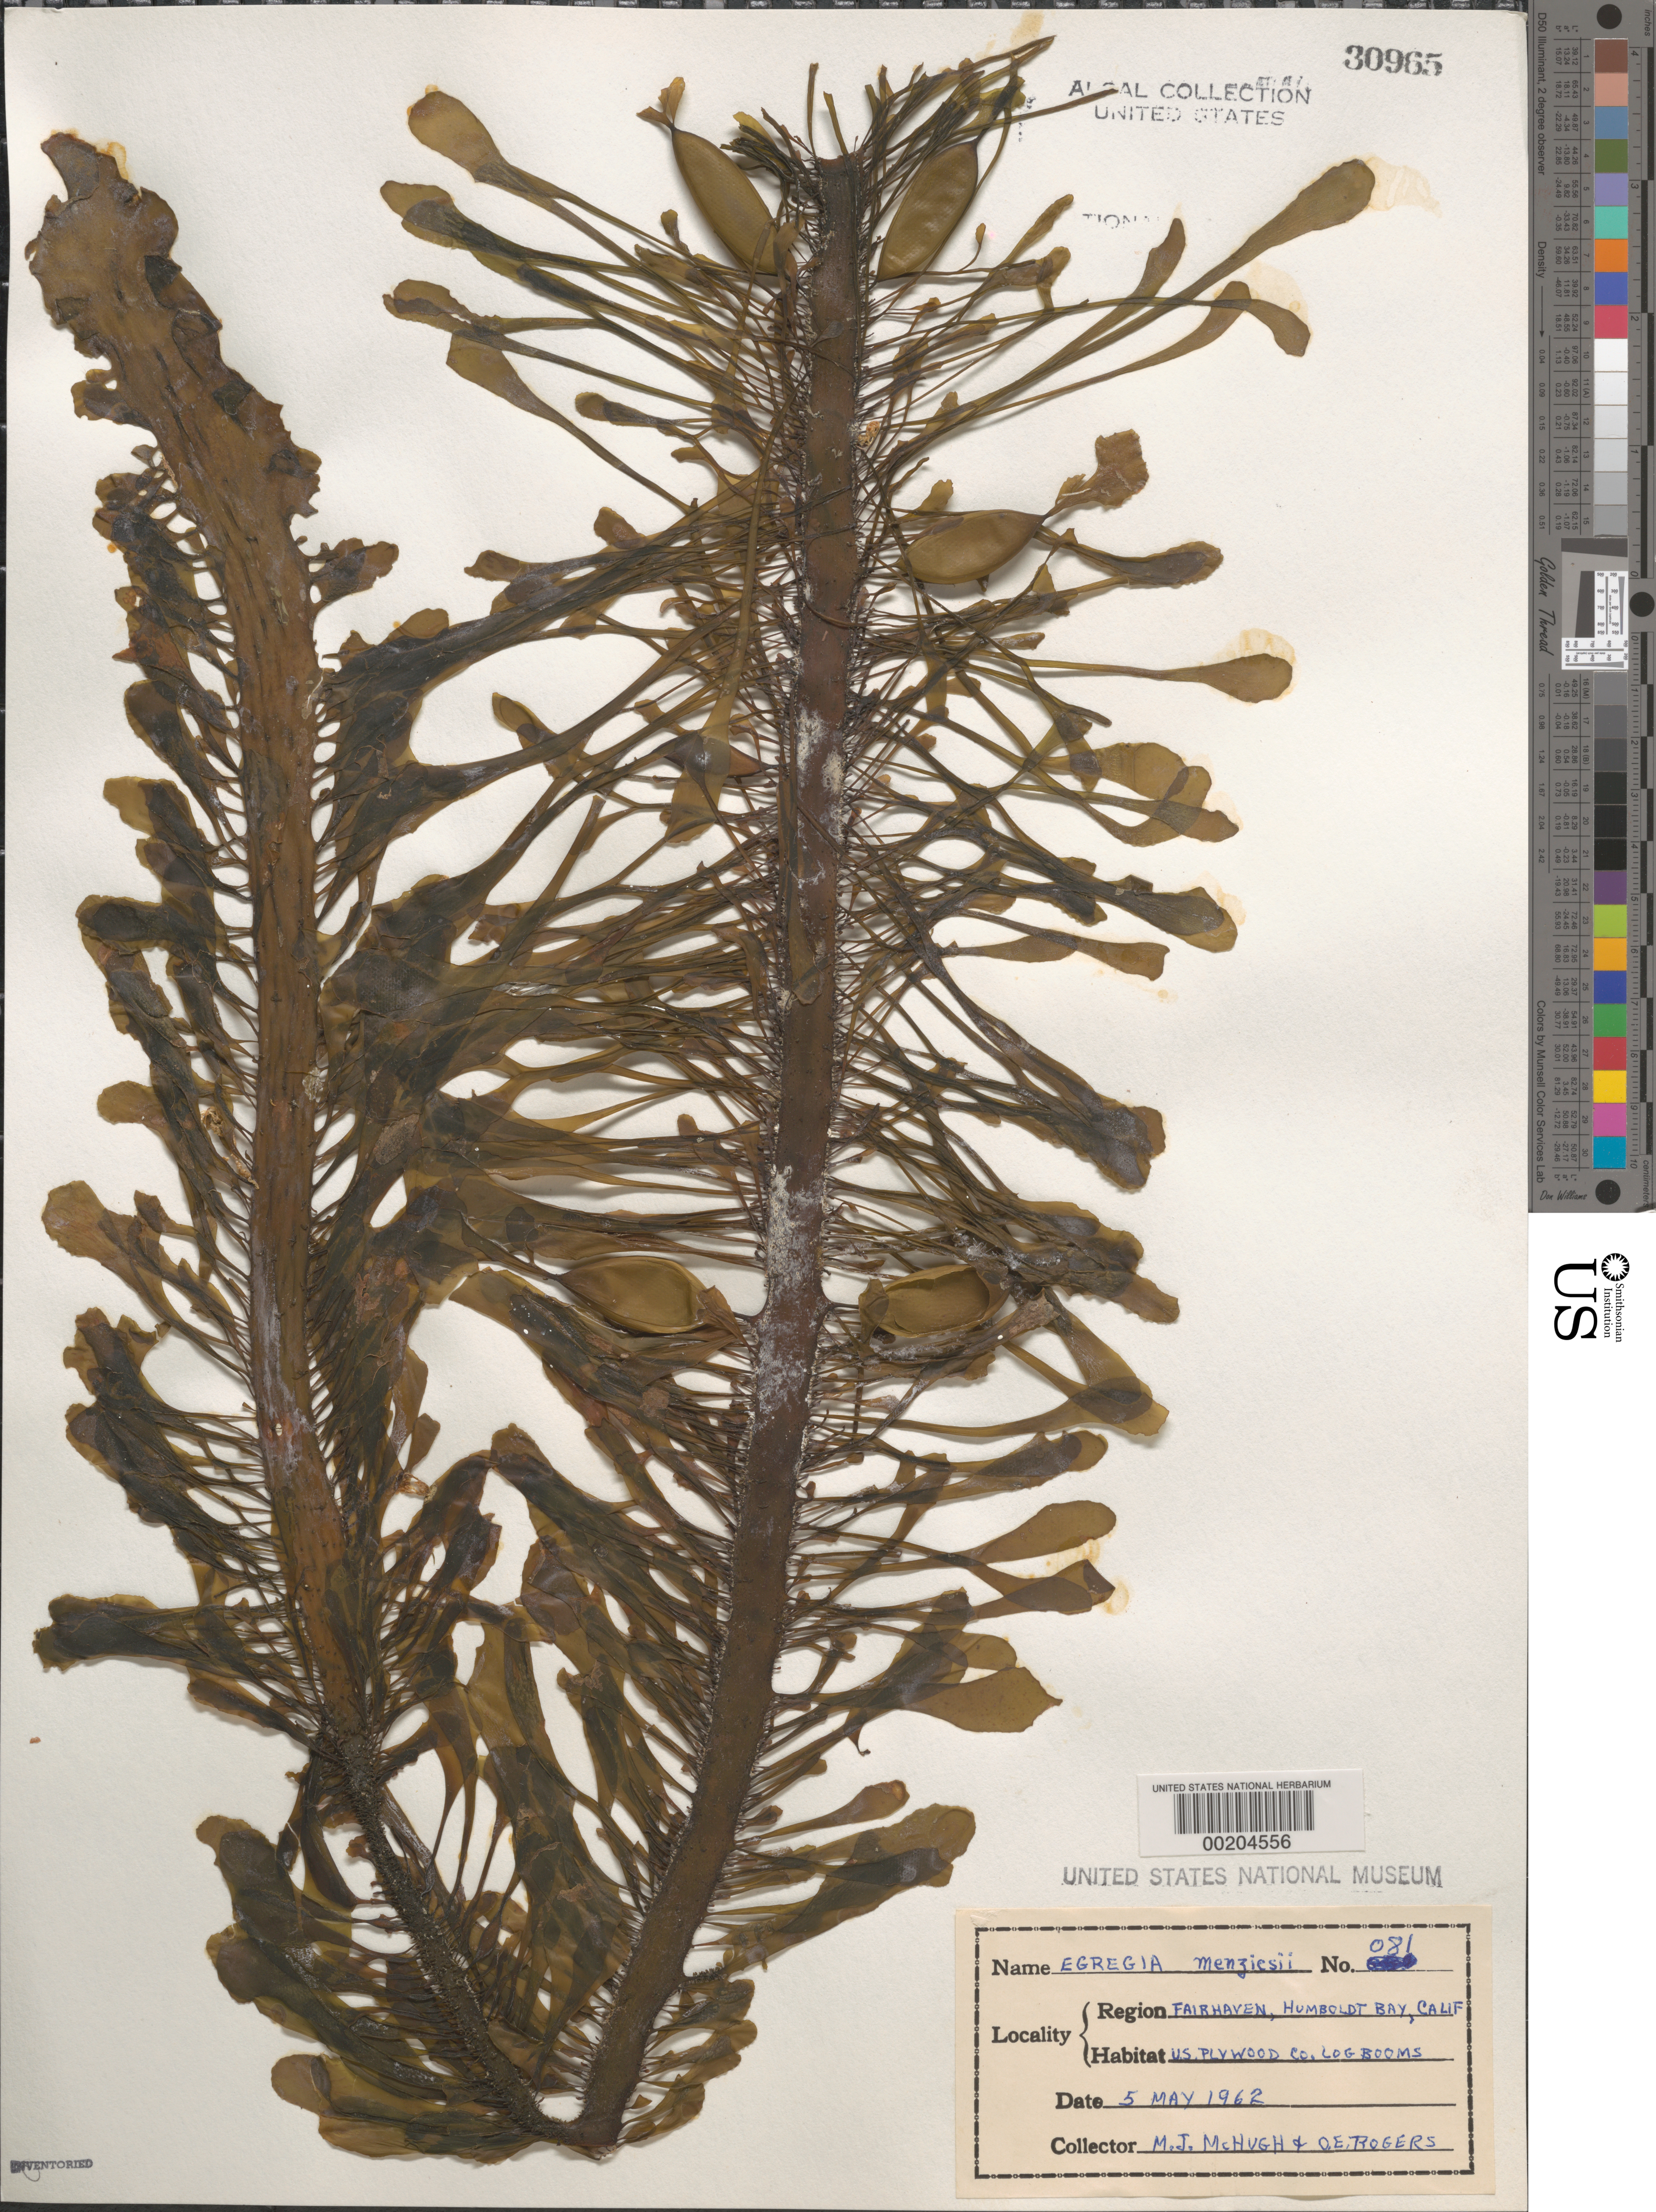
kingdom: Chromista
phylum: Ochrophyta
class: Phaeophyceae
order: Laminariales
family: Lessoniaceae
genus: Egregia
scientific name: Egregia menziesii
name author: (Turner) Aresch.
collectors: M. Mchugh & O. Rogers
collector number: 081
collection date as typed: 05 May 1962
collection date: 1962-05-05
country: United States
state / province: California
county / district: Humboldt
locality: Fairhaven, Humboldt Bay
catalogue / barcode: US 30965